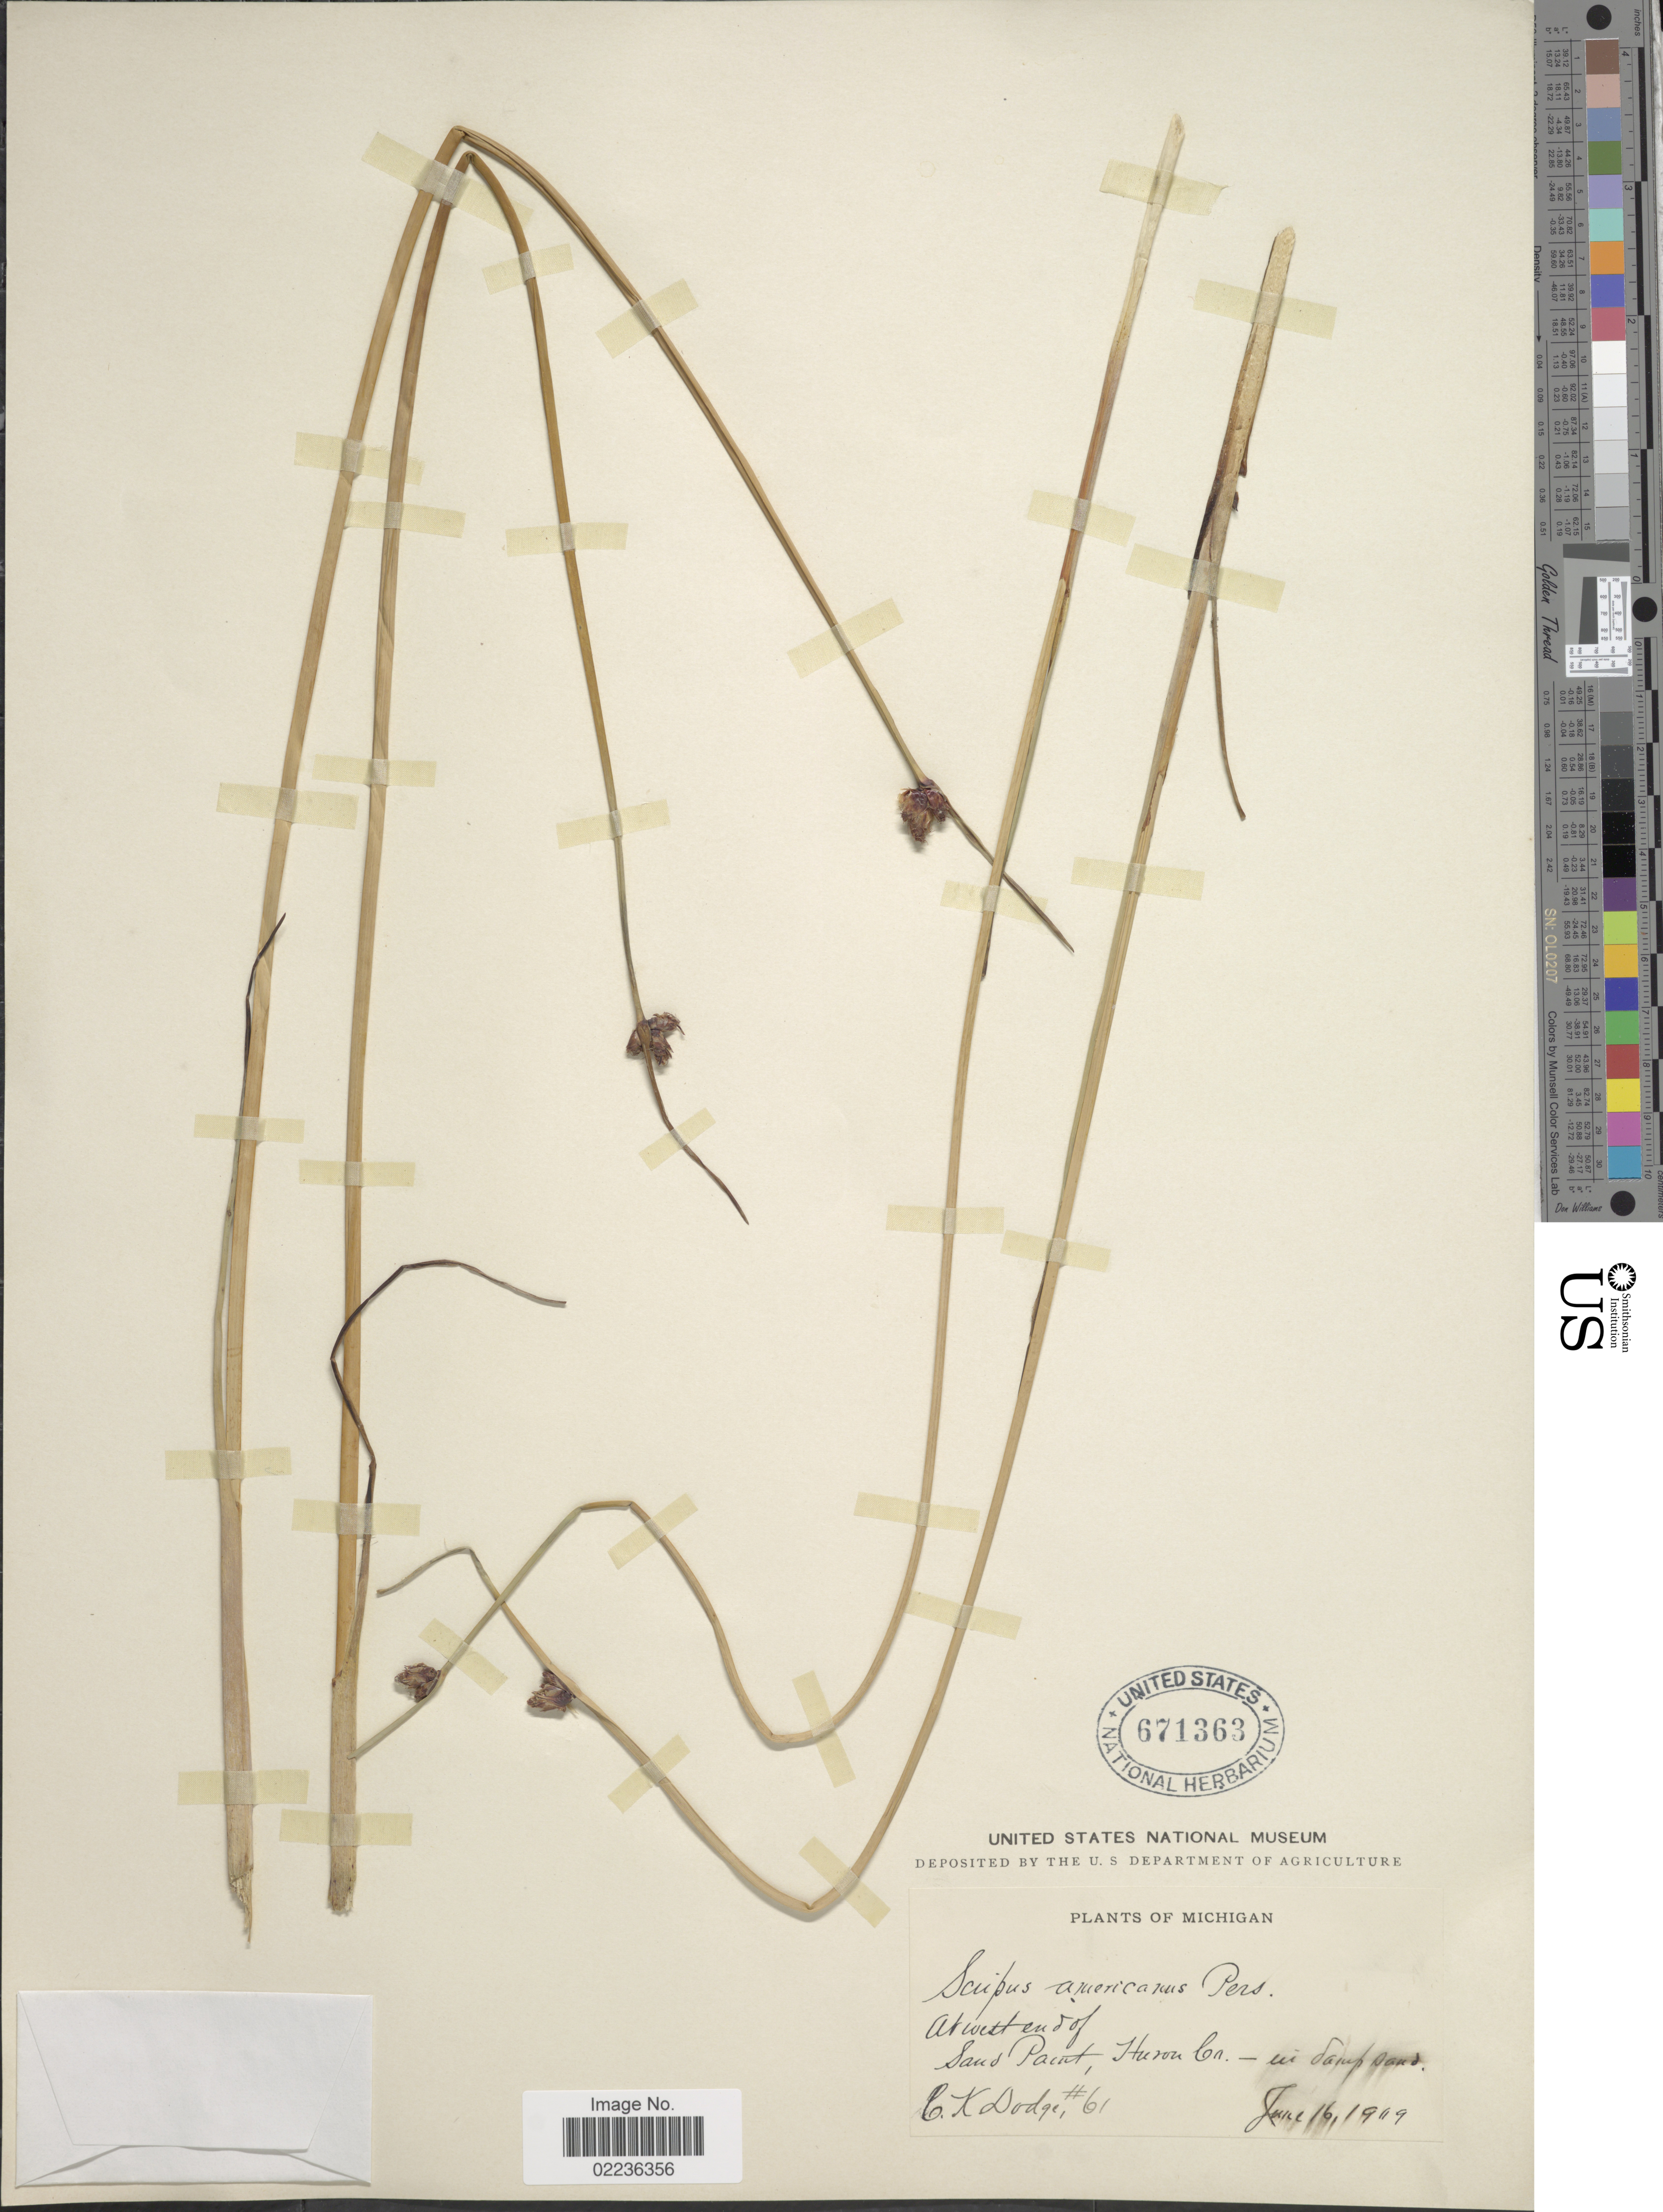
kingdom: Plantae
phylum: Tracheophyta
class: Liliopsida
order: Poales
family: Cyperaceae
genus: Schoenoplectus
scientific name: Schoenoplectus pungens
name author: (Vahl) Palla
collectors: C. Dodge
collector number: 61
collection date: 1919-06-16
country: United States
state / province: Michigan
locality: At west end of Sand Point, Huron Co.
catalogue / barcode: US 671363